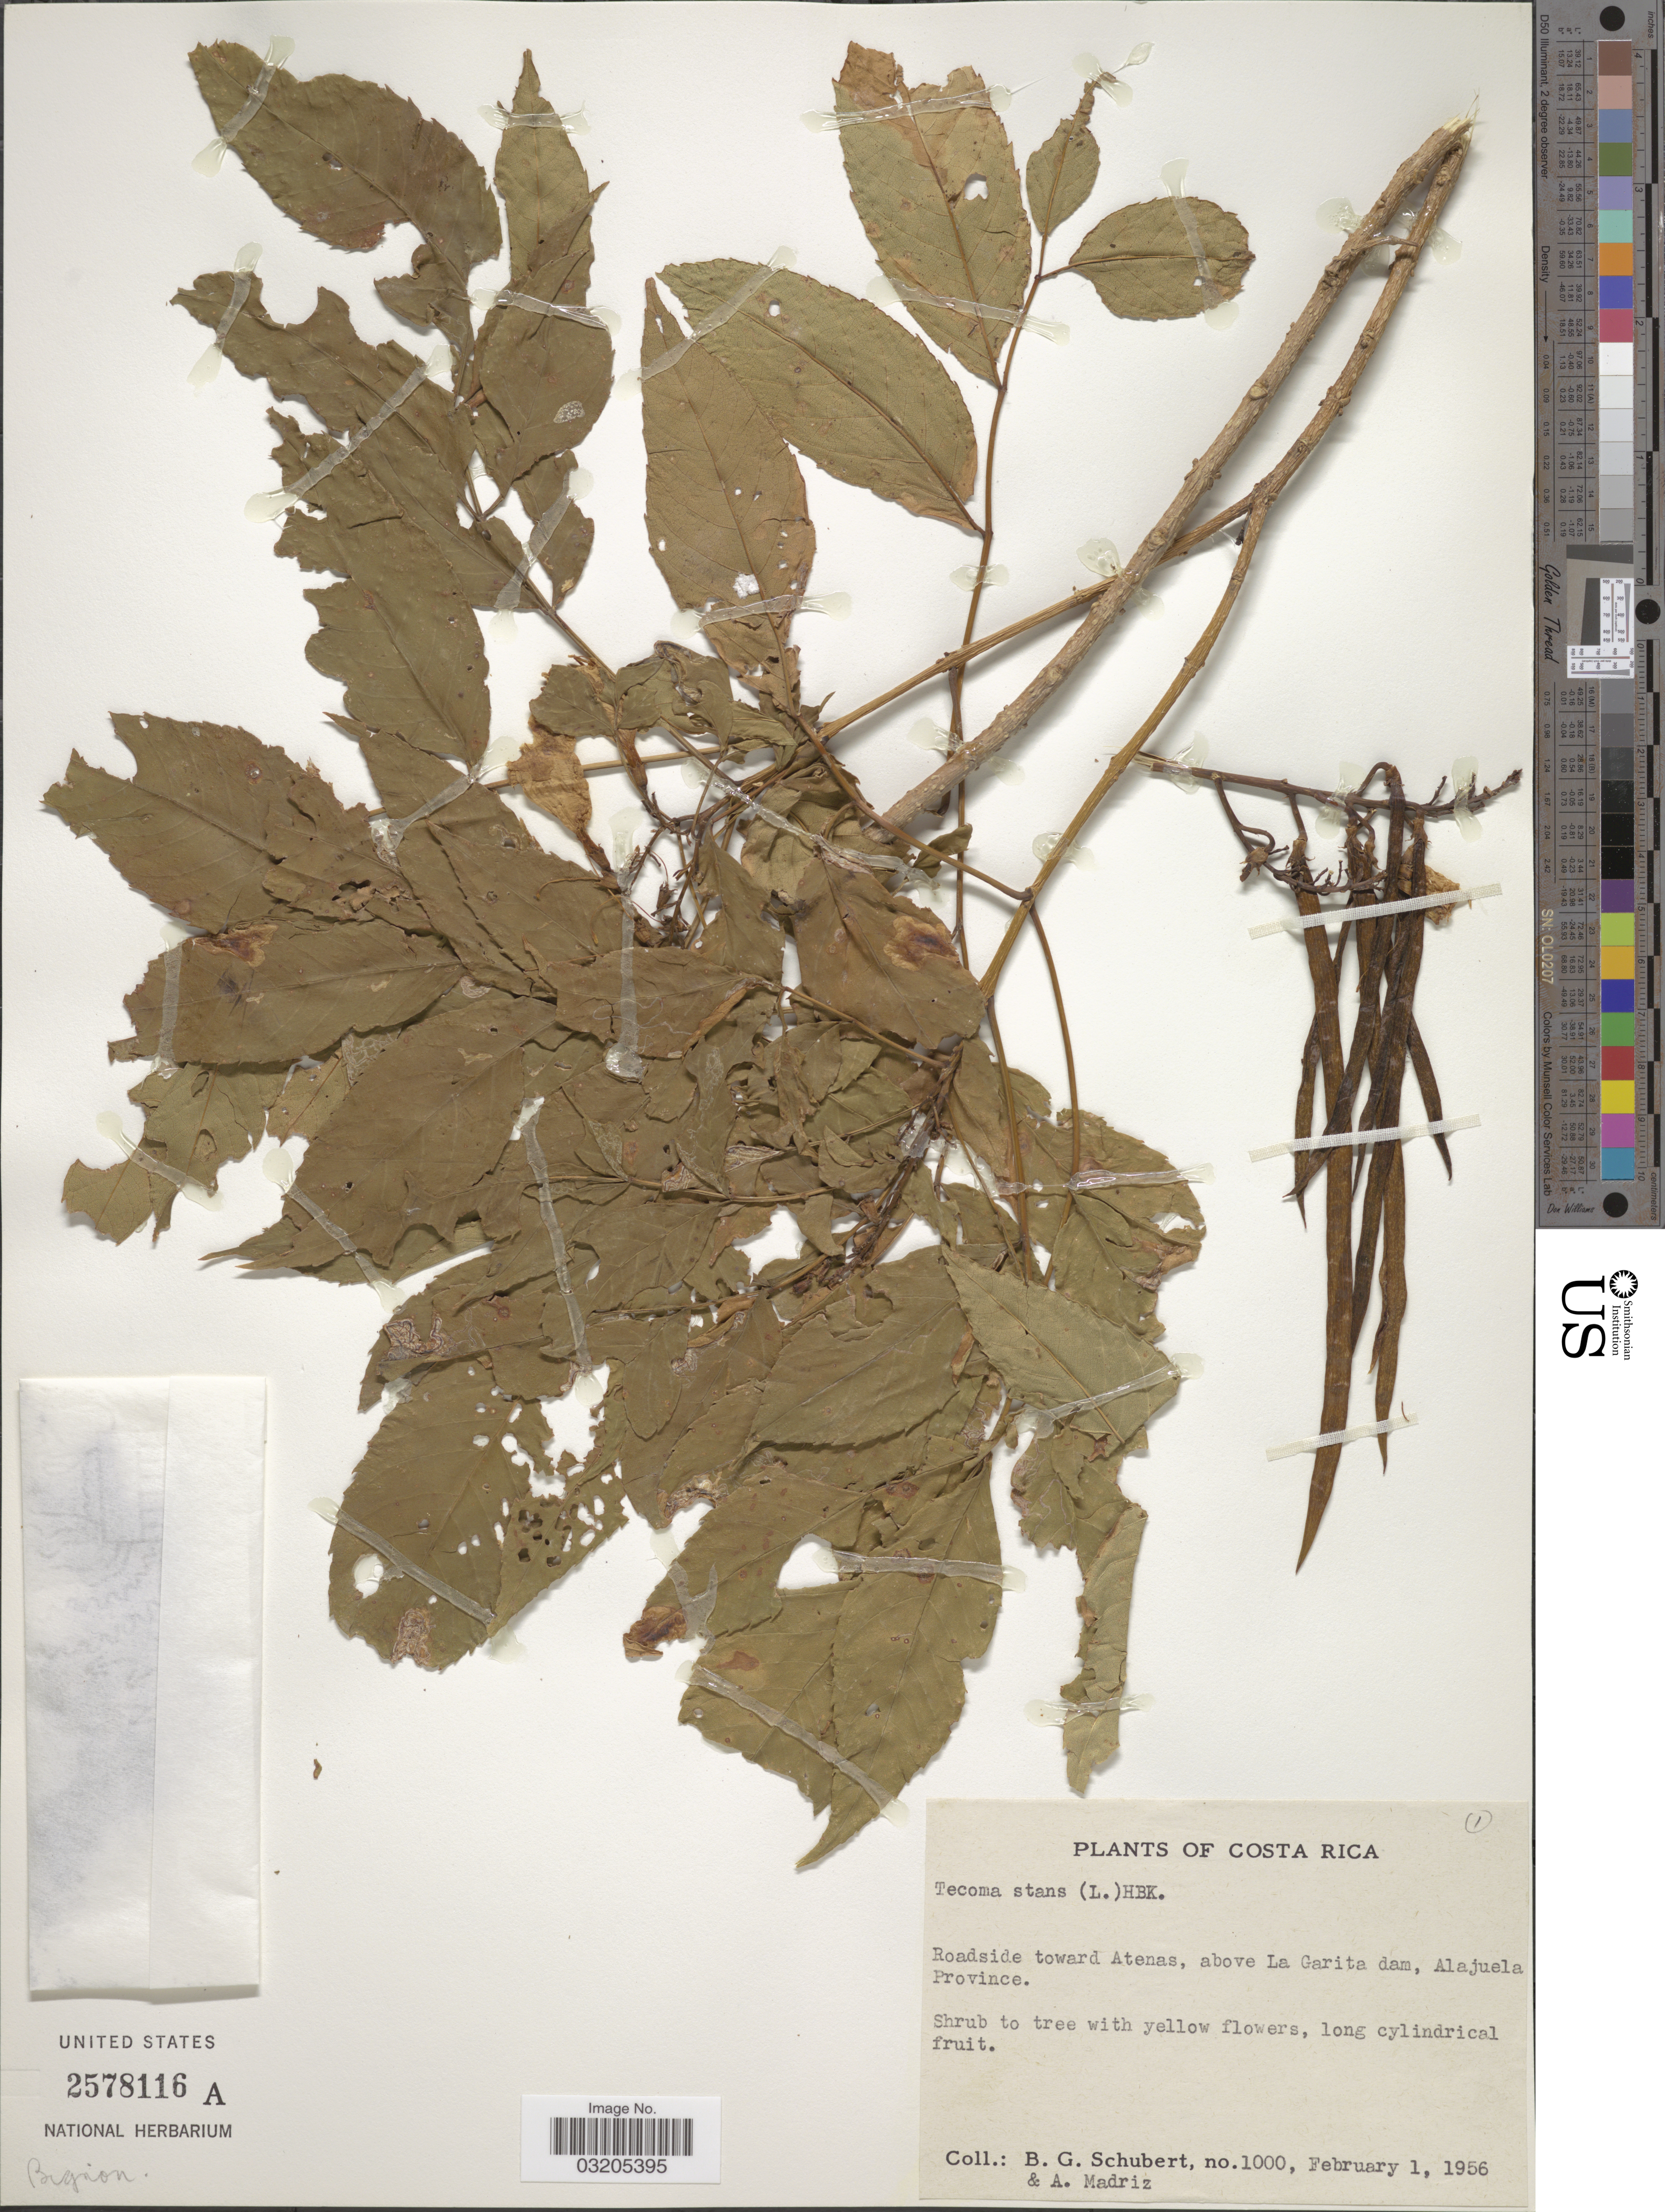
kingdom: Plantae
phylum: Tracheophyta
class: Magnoliopsida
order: Lamiales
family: Bignoniaceae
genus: Tecoma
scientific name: Tecoma stans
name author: (L.) Juss. ex Kunth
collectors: B. Schubert & A. Madriz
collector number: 1000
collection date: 1956-02-01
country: Costa Rica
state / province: Alajuela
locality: Roadside toward Atenas, above La Garita dam.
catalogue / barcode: US 2578116A